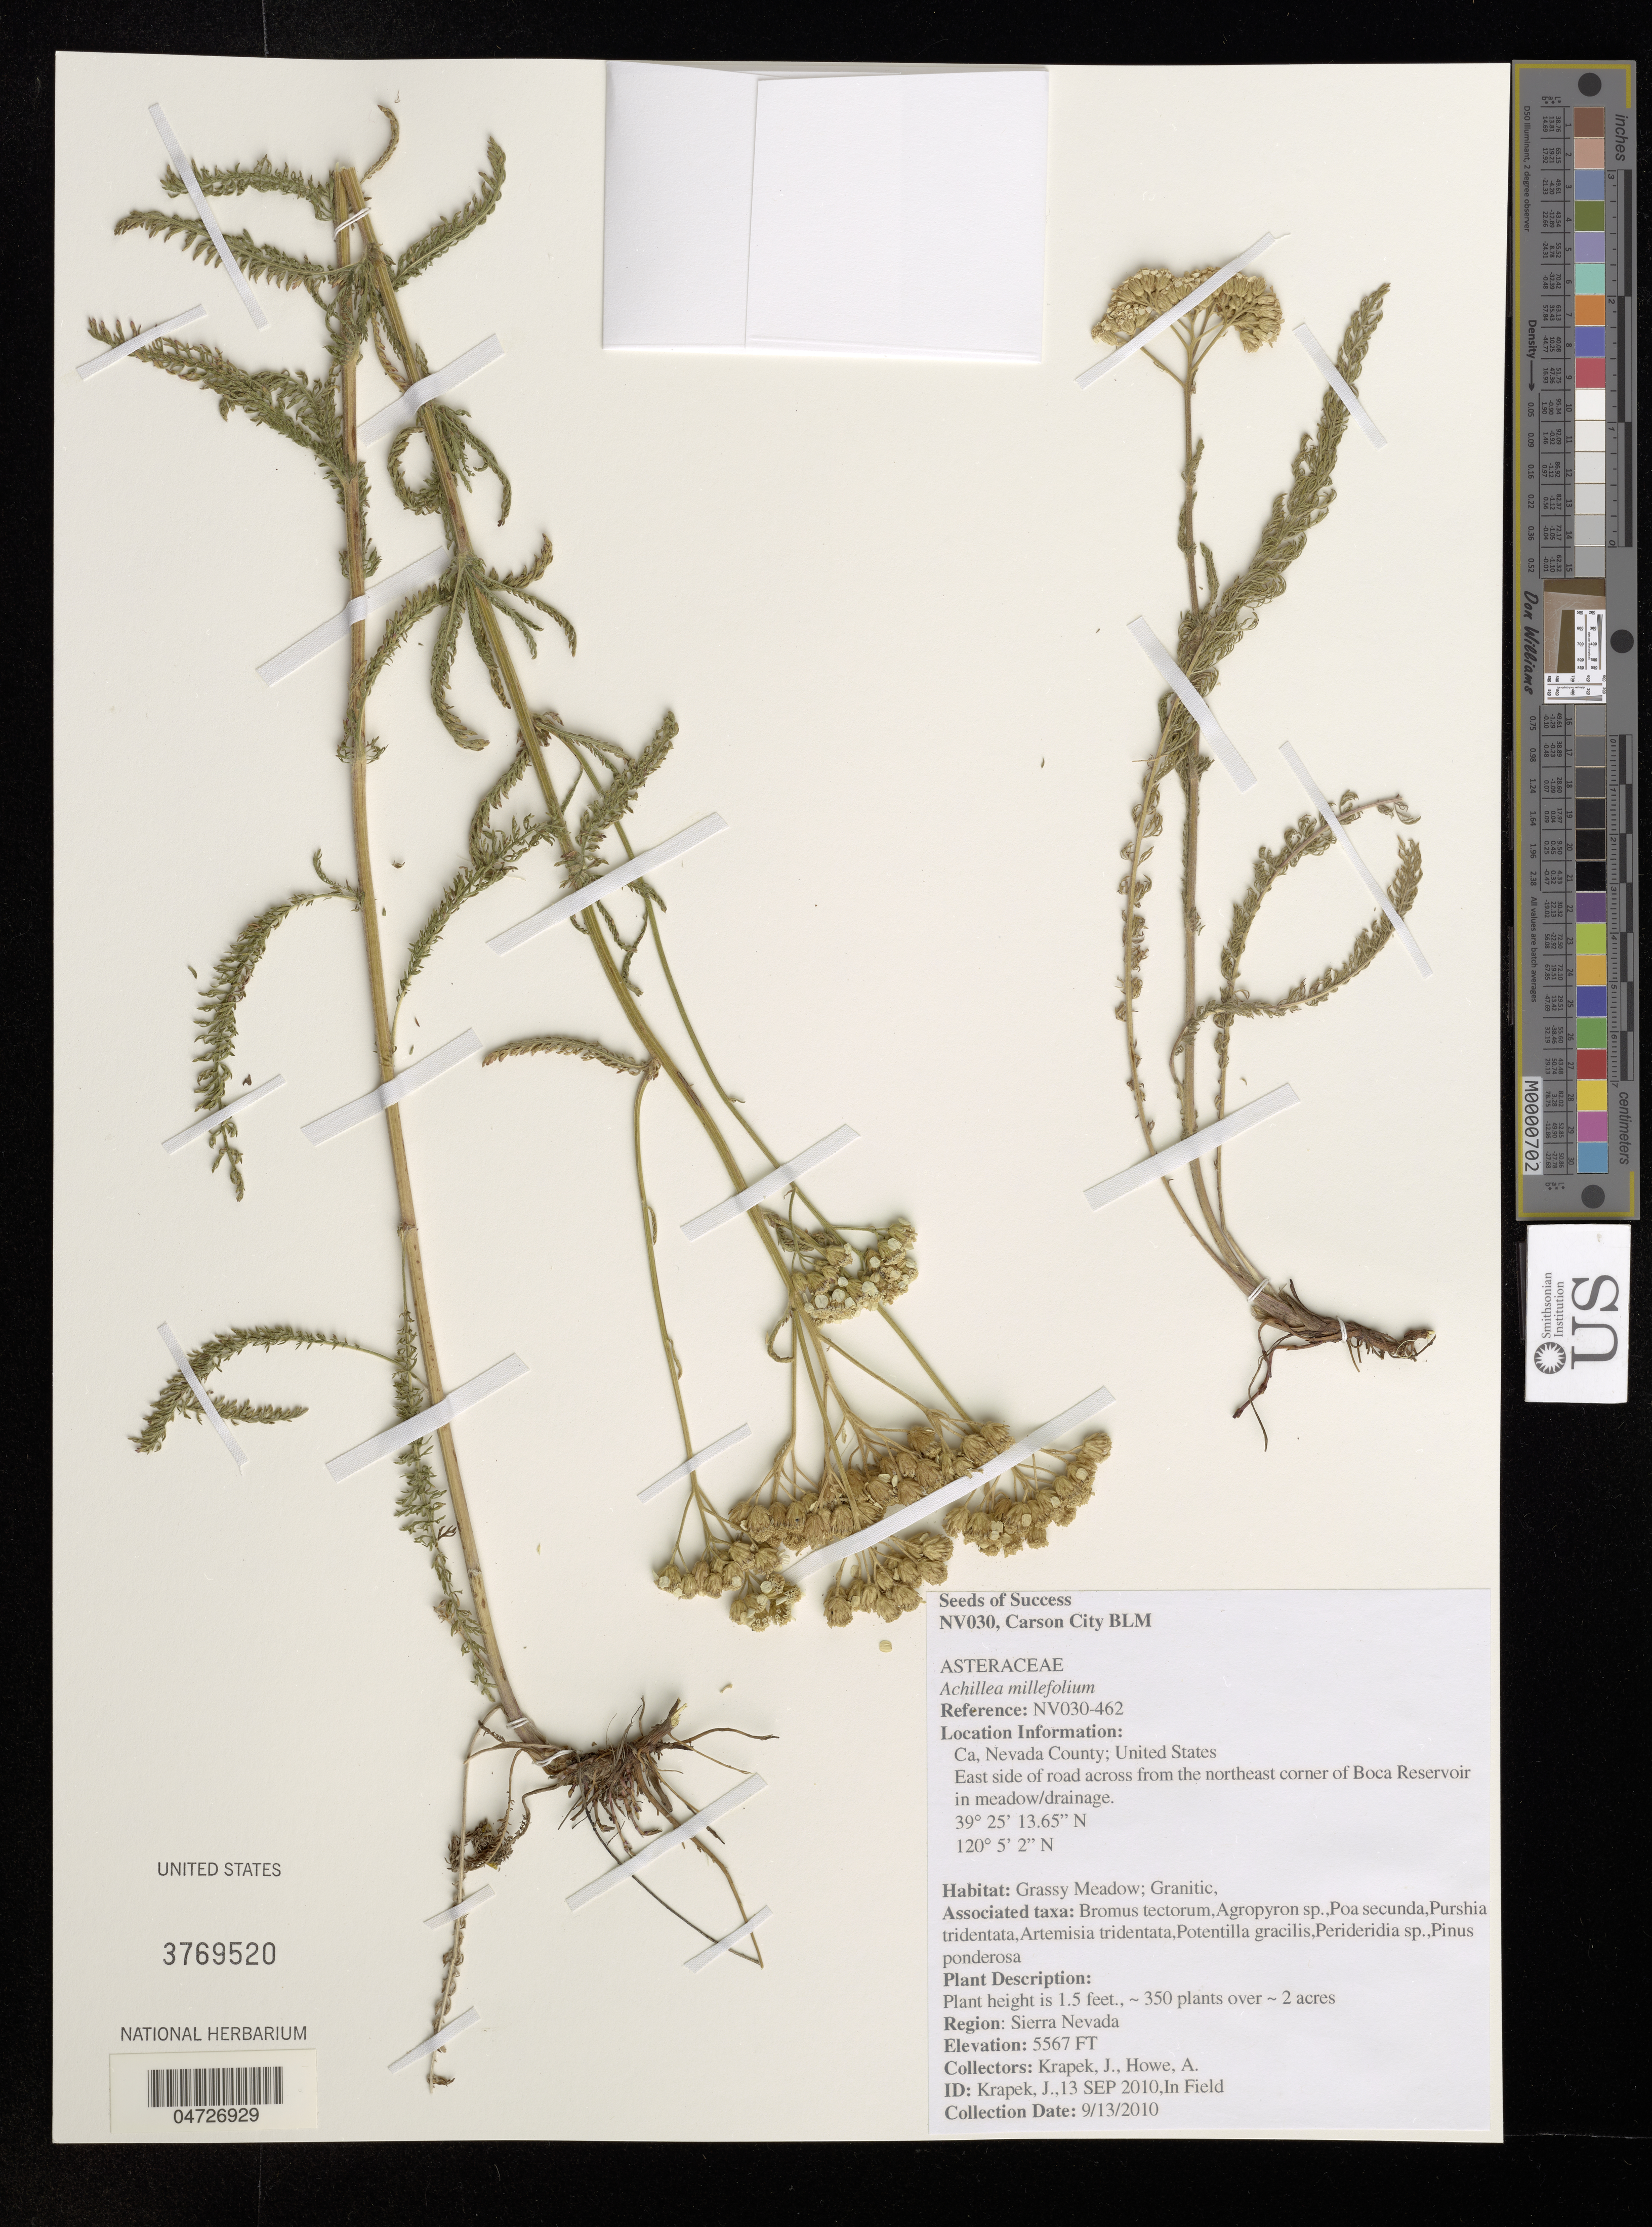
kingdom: Plantae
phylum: Tracheophyta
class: Magnoliopsida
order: Asterales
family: Asteraceae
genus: Achillea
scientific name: Achillea millefolium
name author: L.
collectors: J. Krapek & A. Howe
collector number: NV030-462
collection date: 2010-09-13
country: United States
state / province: California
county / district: Nevada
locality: Nevada County. East side of road across from the northeast corner of Boca Reservoir in meadow/drainage.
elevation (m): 1697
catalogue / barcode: US 3769520